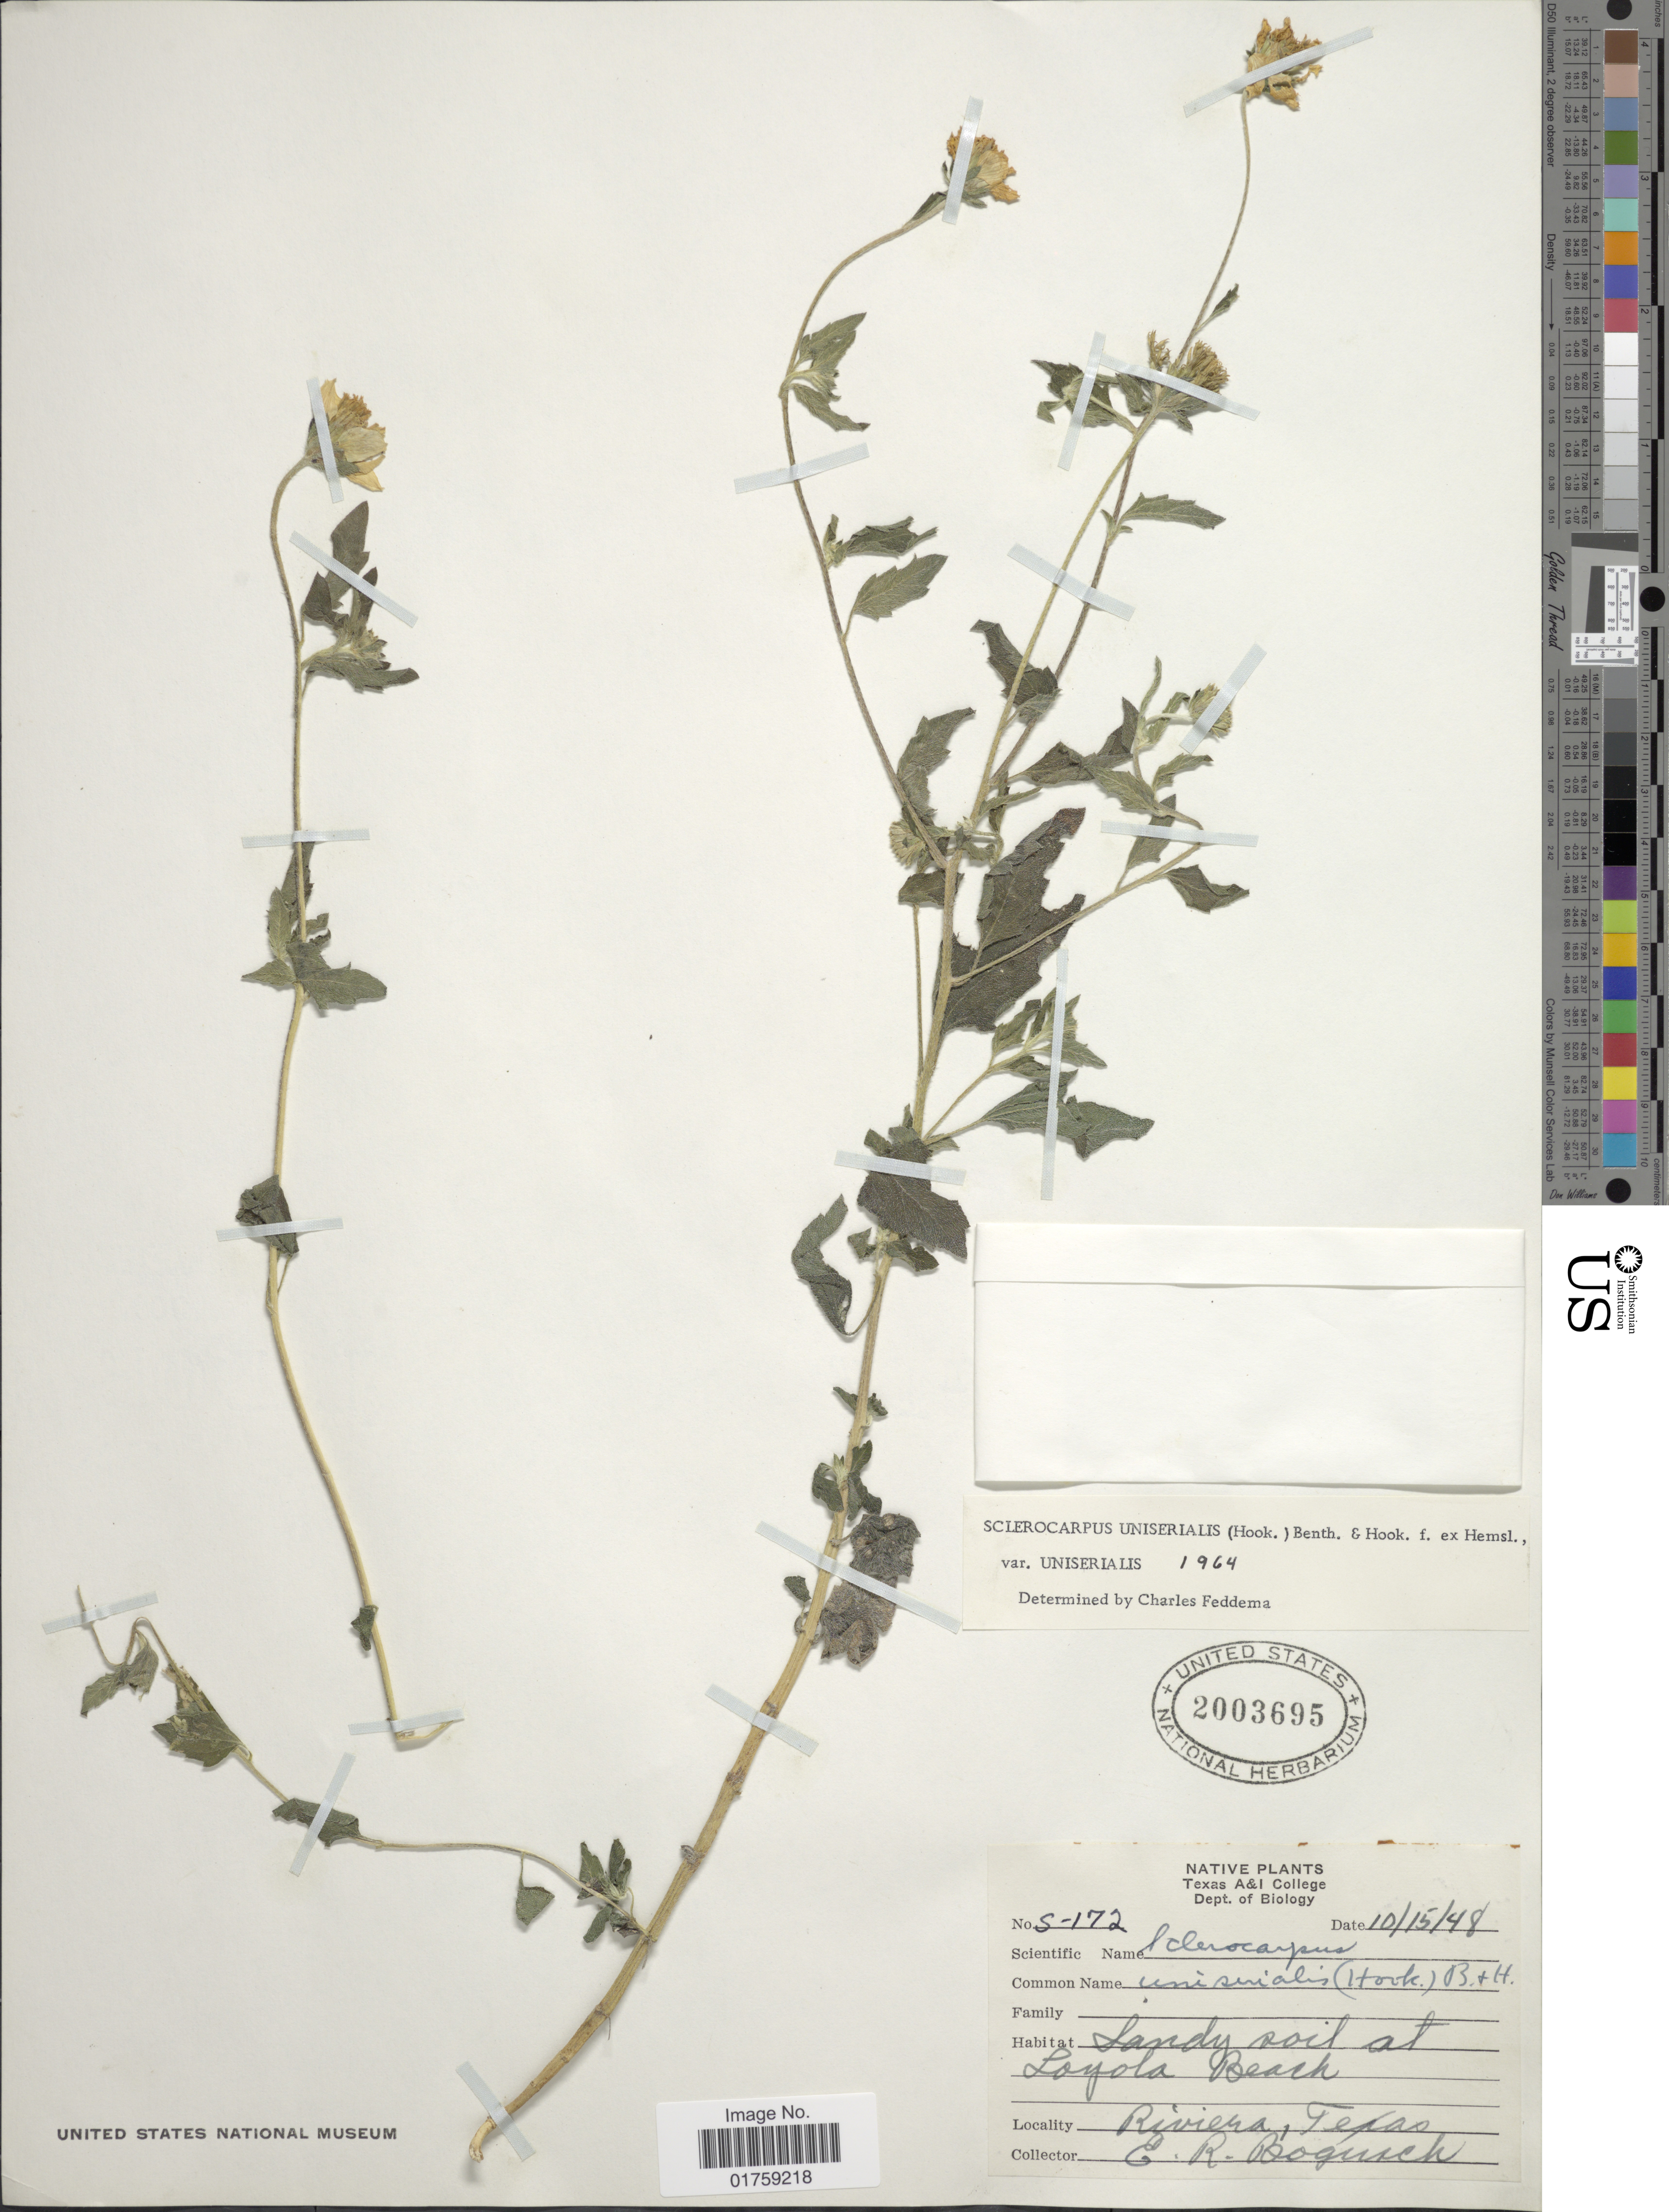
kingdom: Plantae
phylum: Tracheophyta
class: Magnoliopsida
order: Asterales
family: Asteraceae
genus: Sclerocarpus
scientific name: Sclerocarpus uniserialis var. uniserialis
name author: (Hook.) Benth. & Hook. f. ex Hemsl.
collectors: E. Bogusch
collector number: S-172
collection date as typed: Transcribed d/m/y: 15/10/48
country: United States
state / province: Texas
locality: Riviera, Sandy soil at Loyola Beach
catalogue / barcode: US 2003695